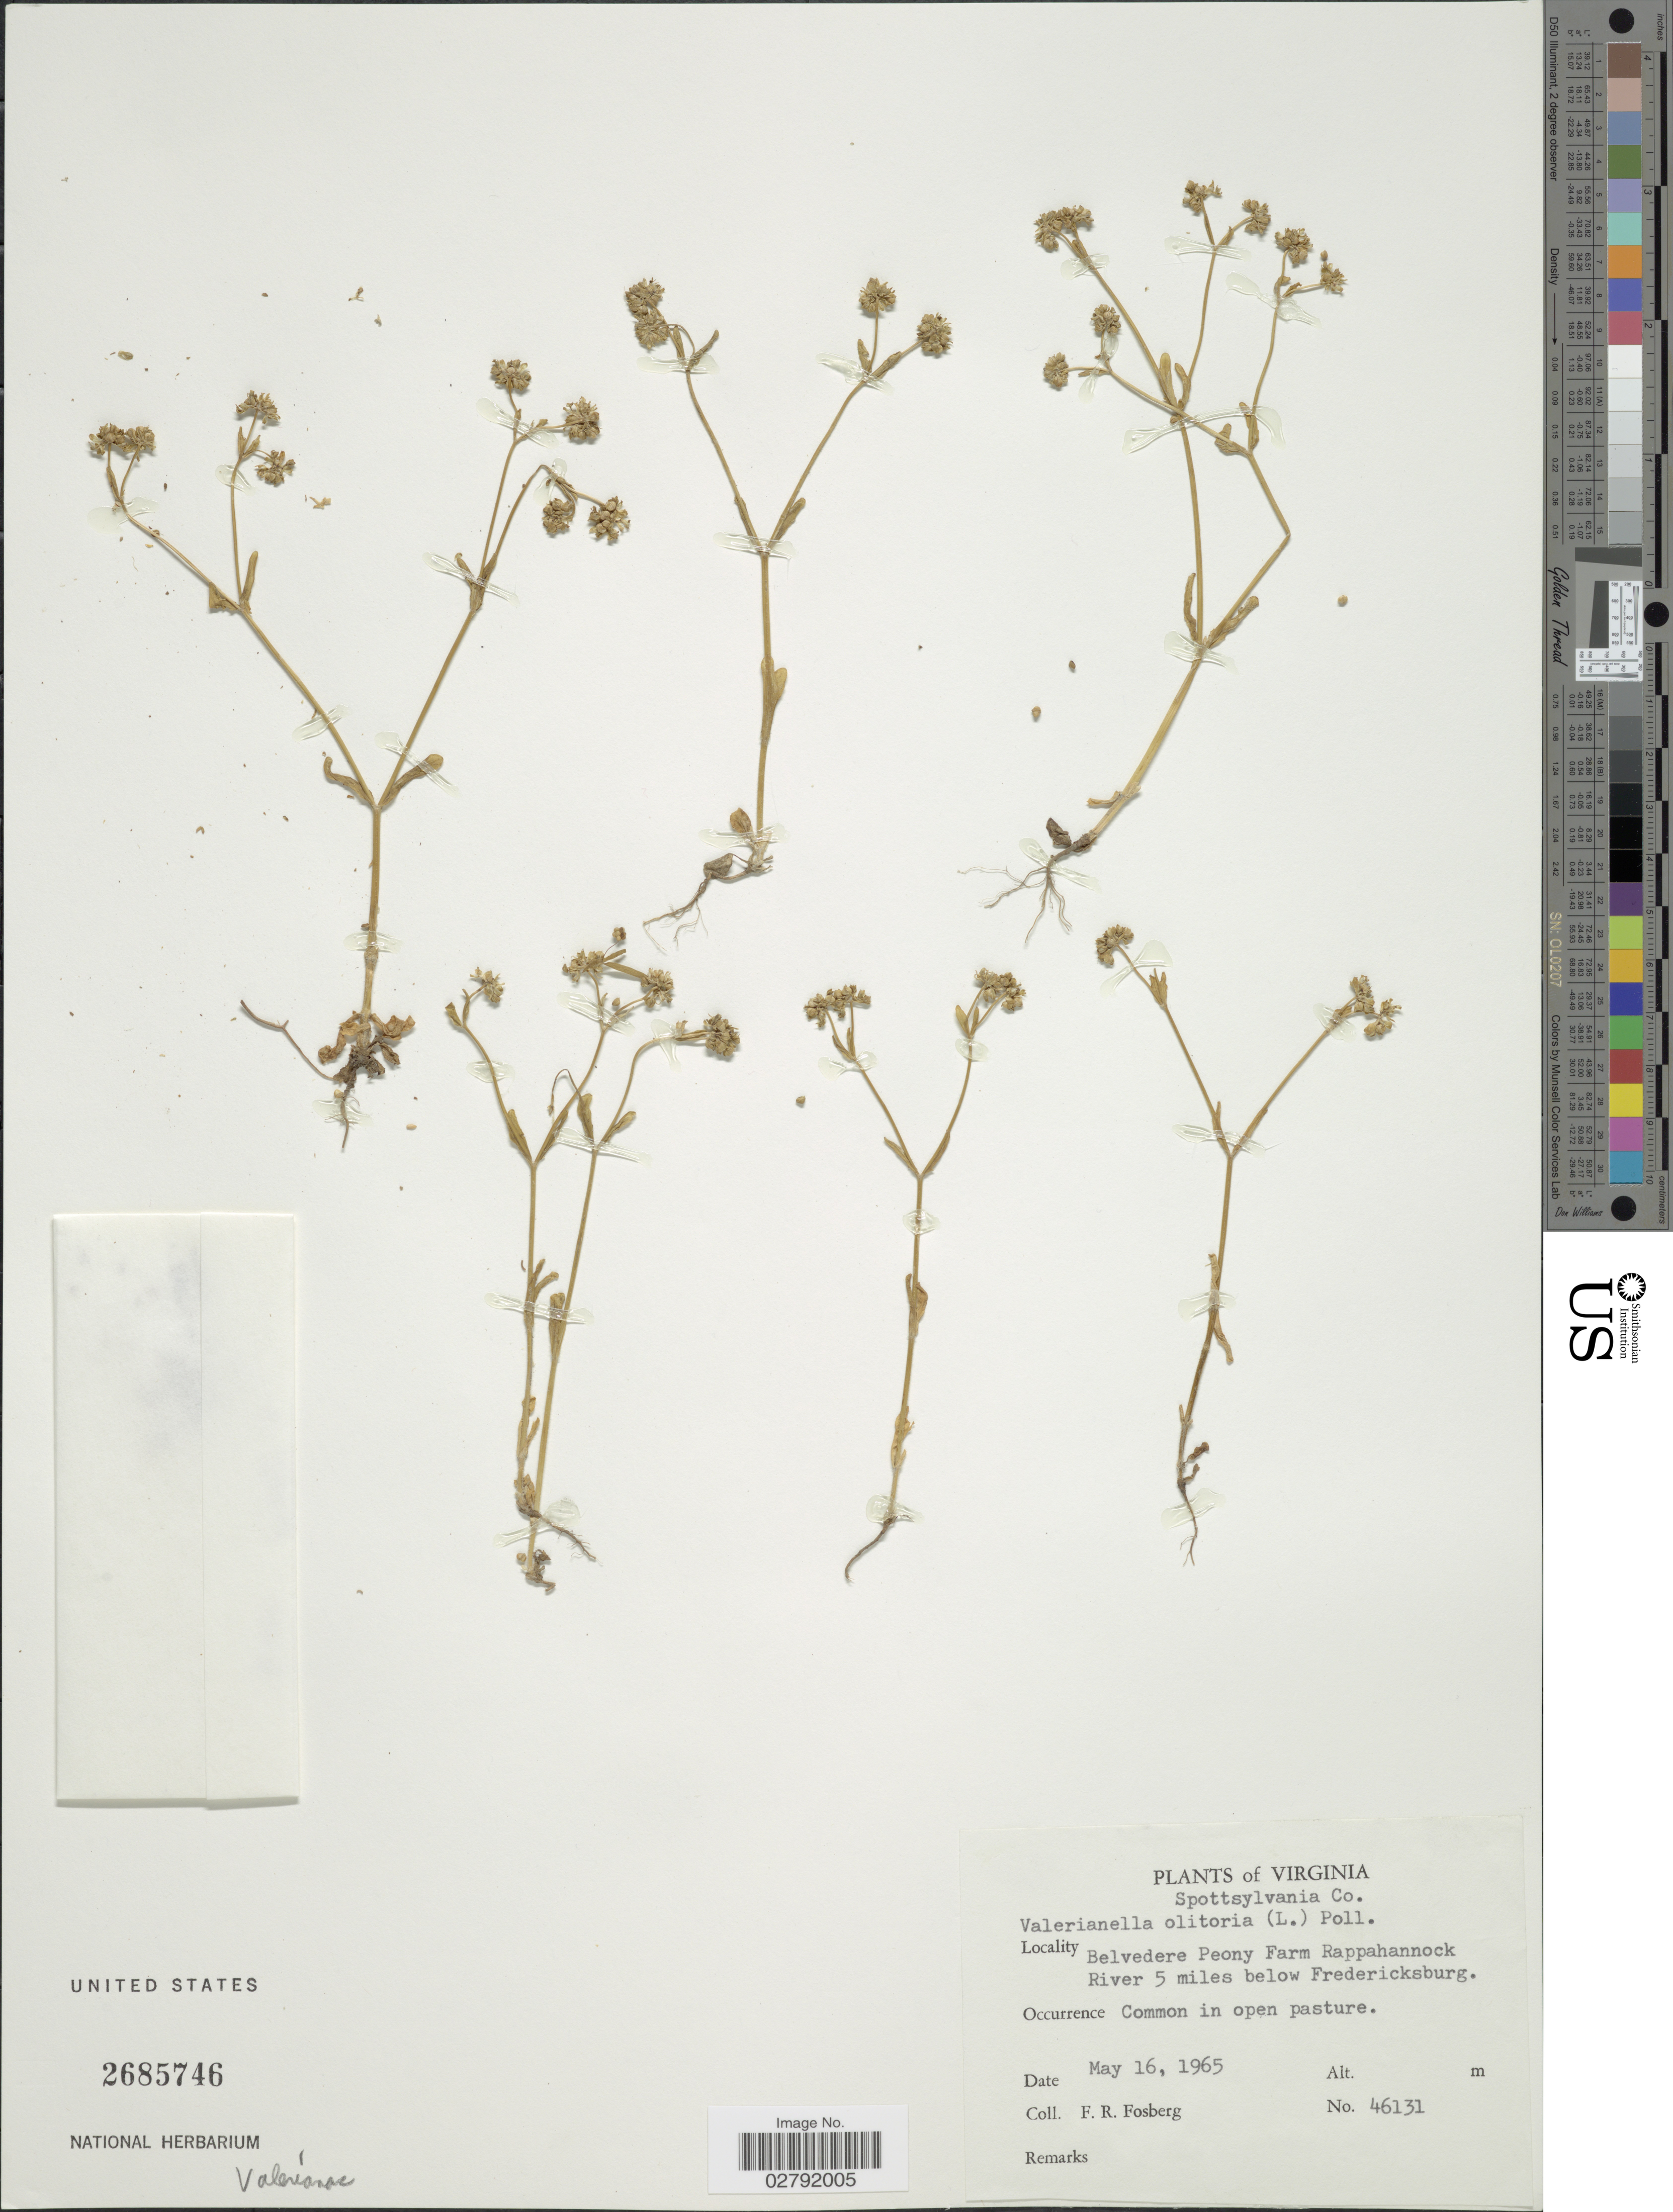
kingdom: Plantae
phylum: Tracheophyta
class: Magnoliopsida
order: Dipsacales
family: Caprifoliaceae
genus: Valerianella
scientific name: Valerianella olitoria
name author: (L.) Pollich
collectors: F. R. Fosberg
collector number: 46131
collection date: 1965-05-16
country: United States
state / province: Virginia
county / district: Spotsylvania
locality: Spottsylvania Co. Belvedere Peony Farm Rappahannock River 5 miles below Fredericksburg.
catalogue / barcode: US 2685746